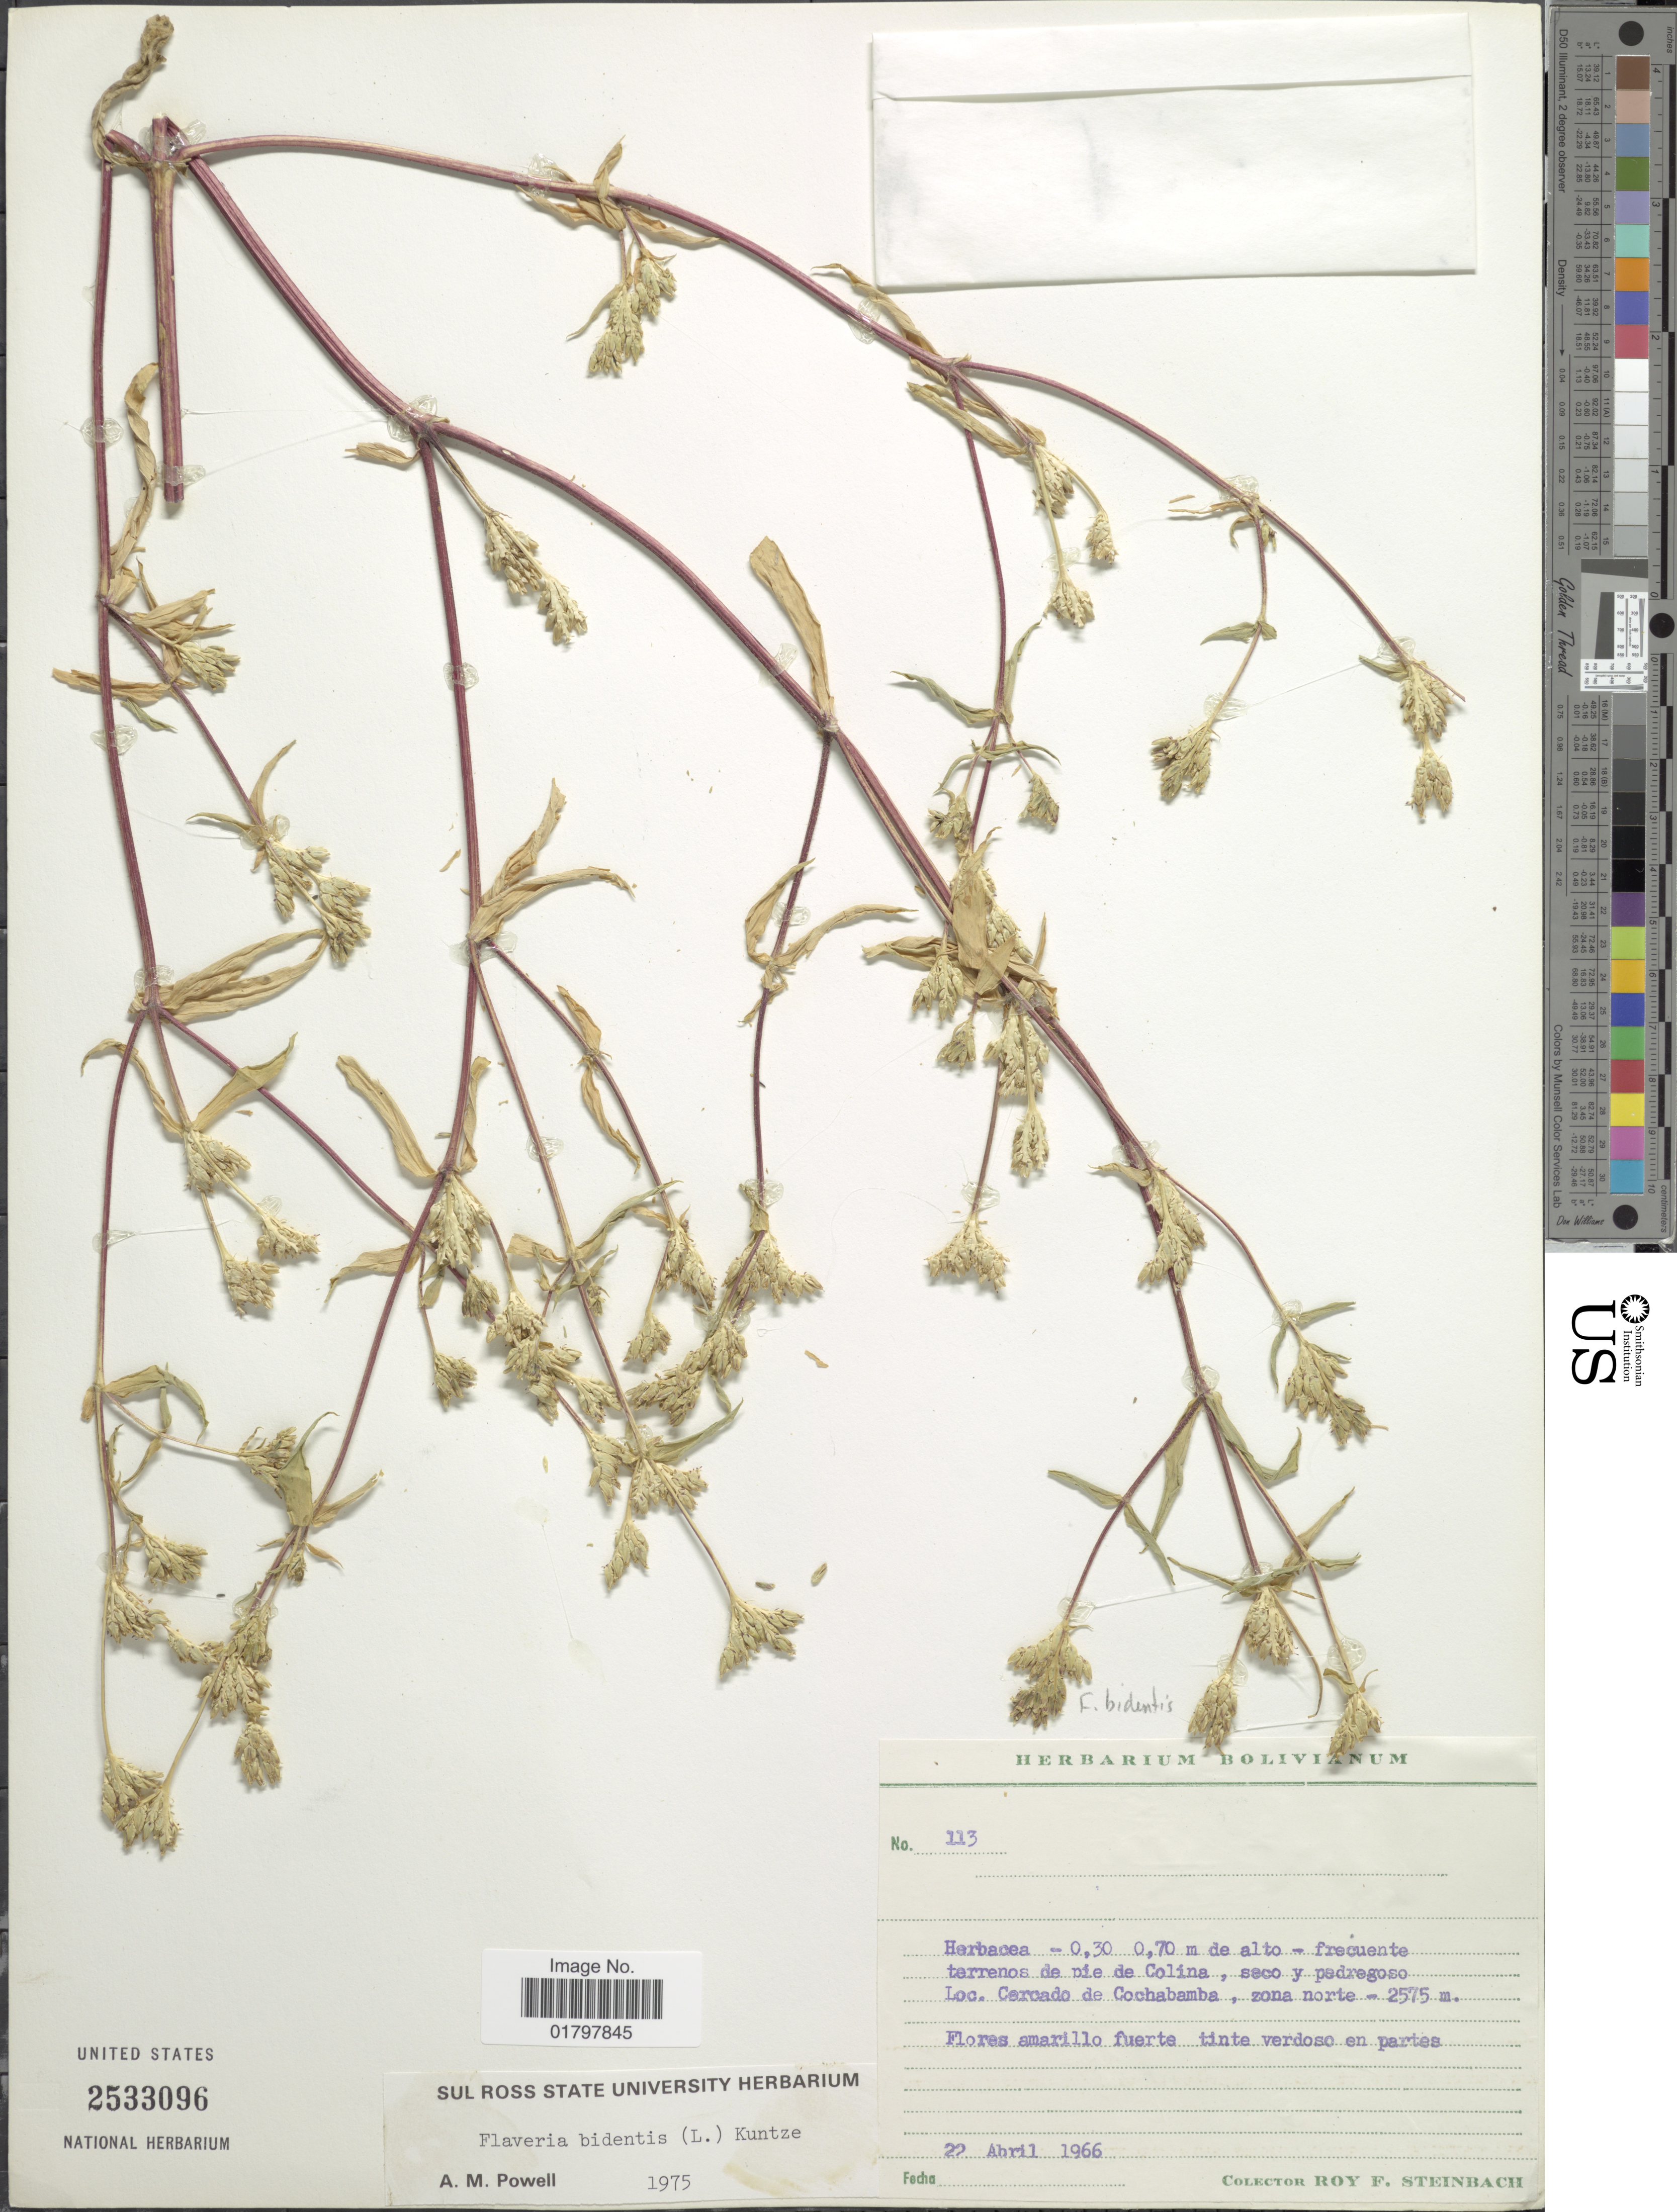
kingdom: Plantae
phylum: Tracheophyta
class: Magnoliopsida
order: Asterales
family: Asteraceae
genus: Flaveria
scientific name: Flaveria bidentis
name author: (L.) Kuntze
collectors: R. F. Steinbach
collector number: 113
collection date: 1966-04-22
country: Bolivia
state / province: Cochabamba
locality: Cerrado de Cochabamba, zona norte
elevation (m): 2575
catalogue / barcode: US 2533096